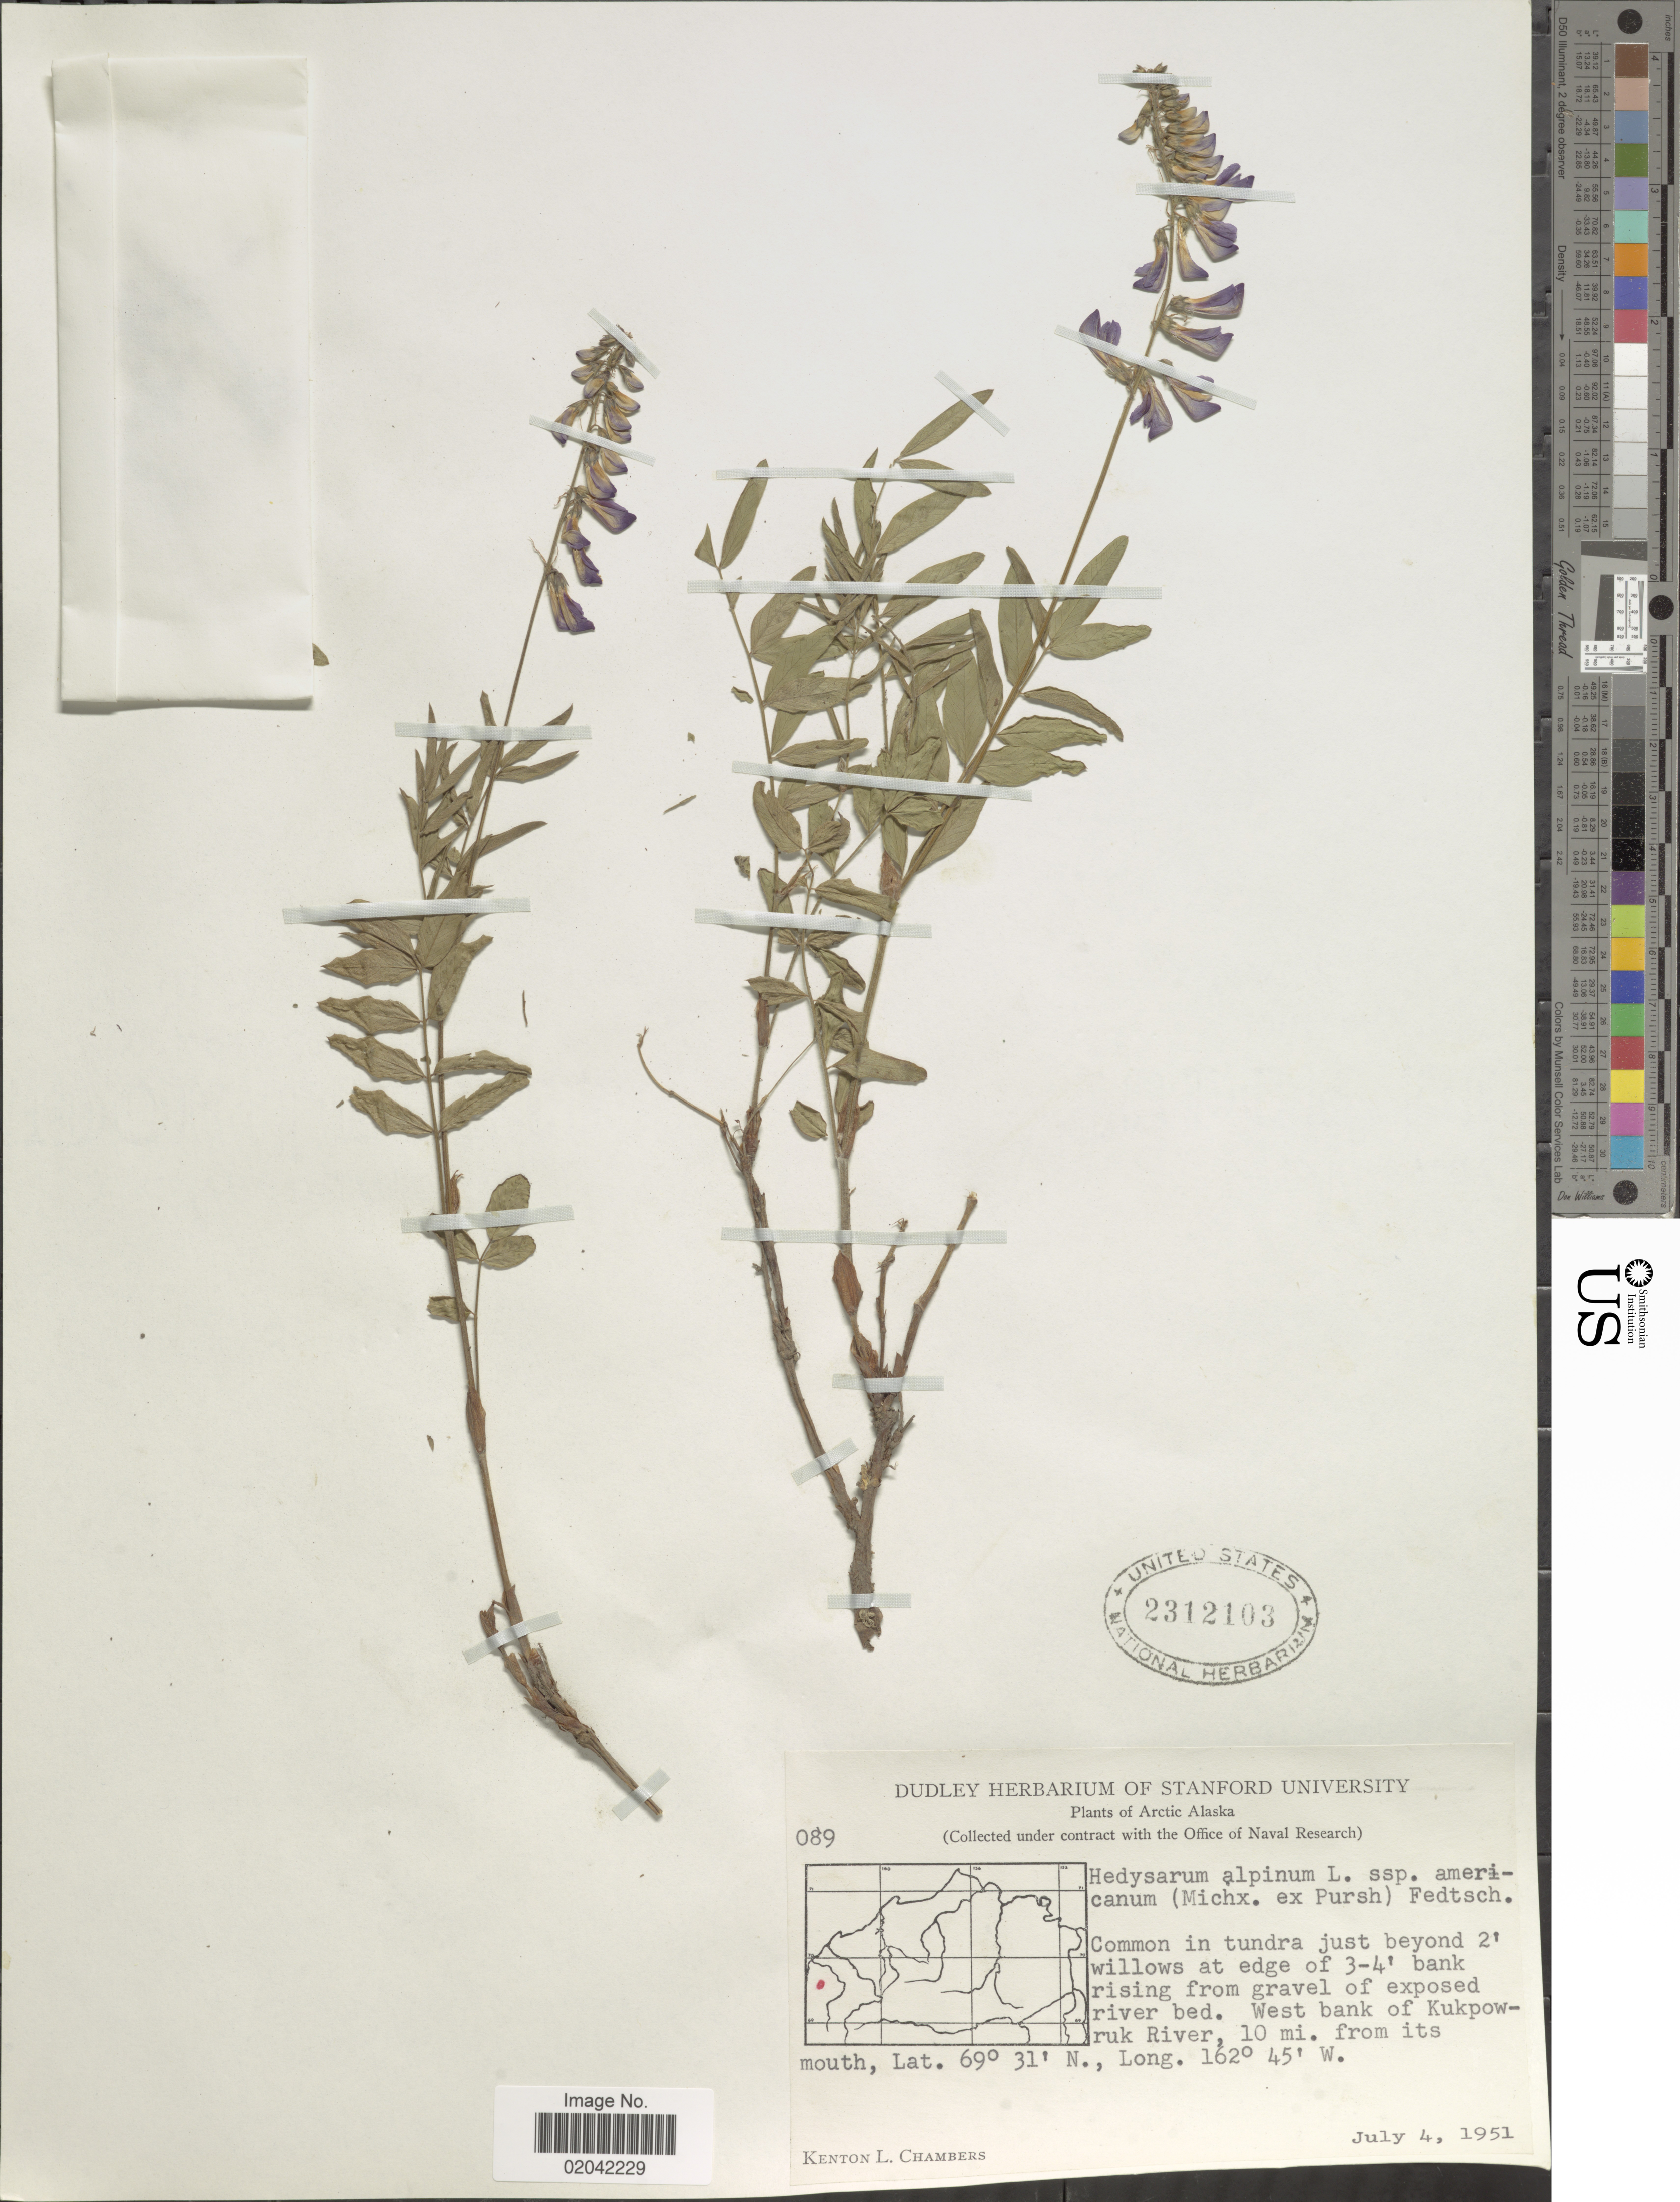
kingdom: Plantae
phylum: Tracheophyta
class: Magnoliopsida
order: Fabales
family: Fabaceae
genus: Hedysarum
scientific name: Hedysarum alpinum var. americanum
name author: Michx. ex Pursh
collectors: K. L. Chambers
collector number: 089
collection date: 1951-07-04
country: United States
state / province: Alaska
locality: Arctic Alaska. West bank of Kukpowruk River, 10 mi. from its mouth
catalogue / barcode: US 2312103